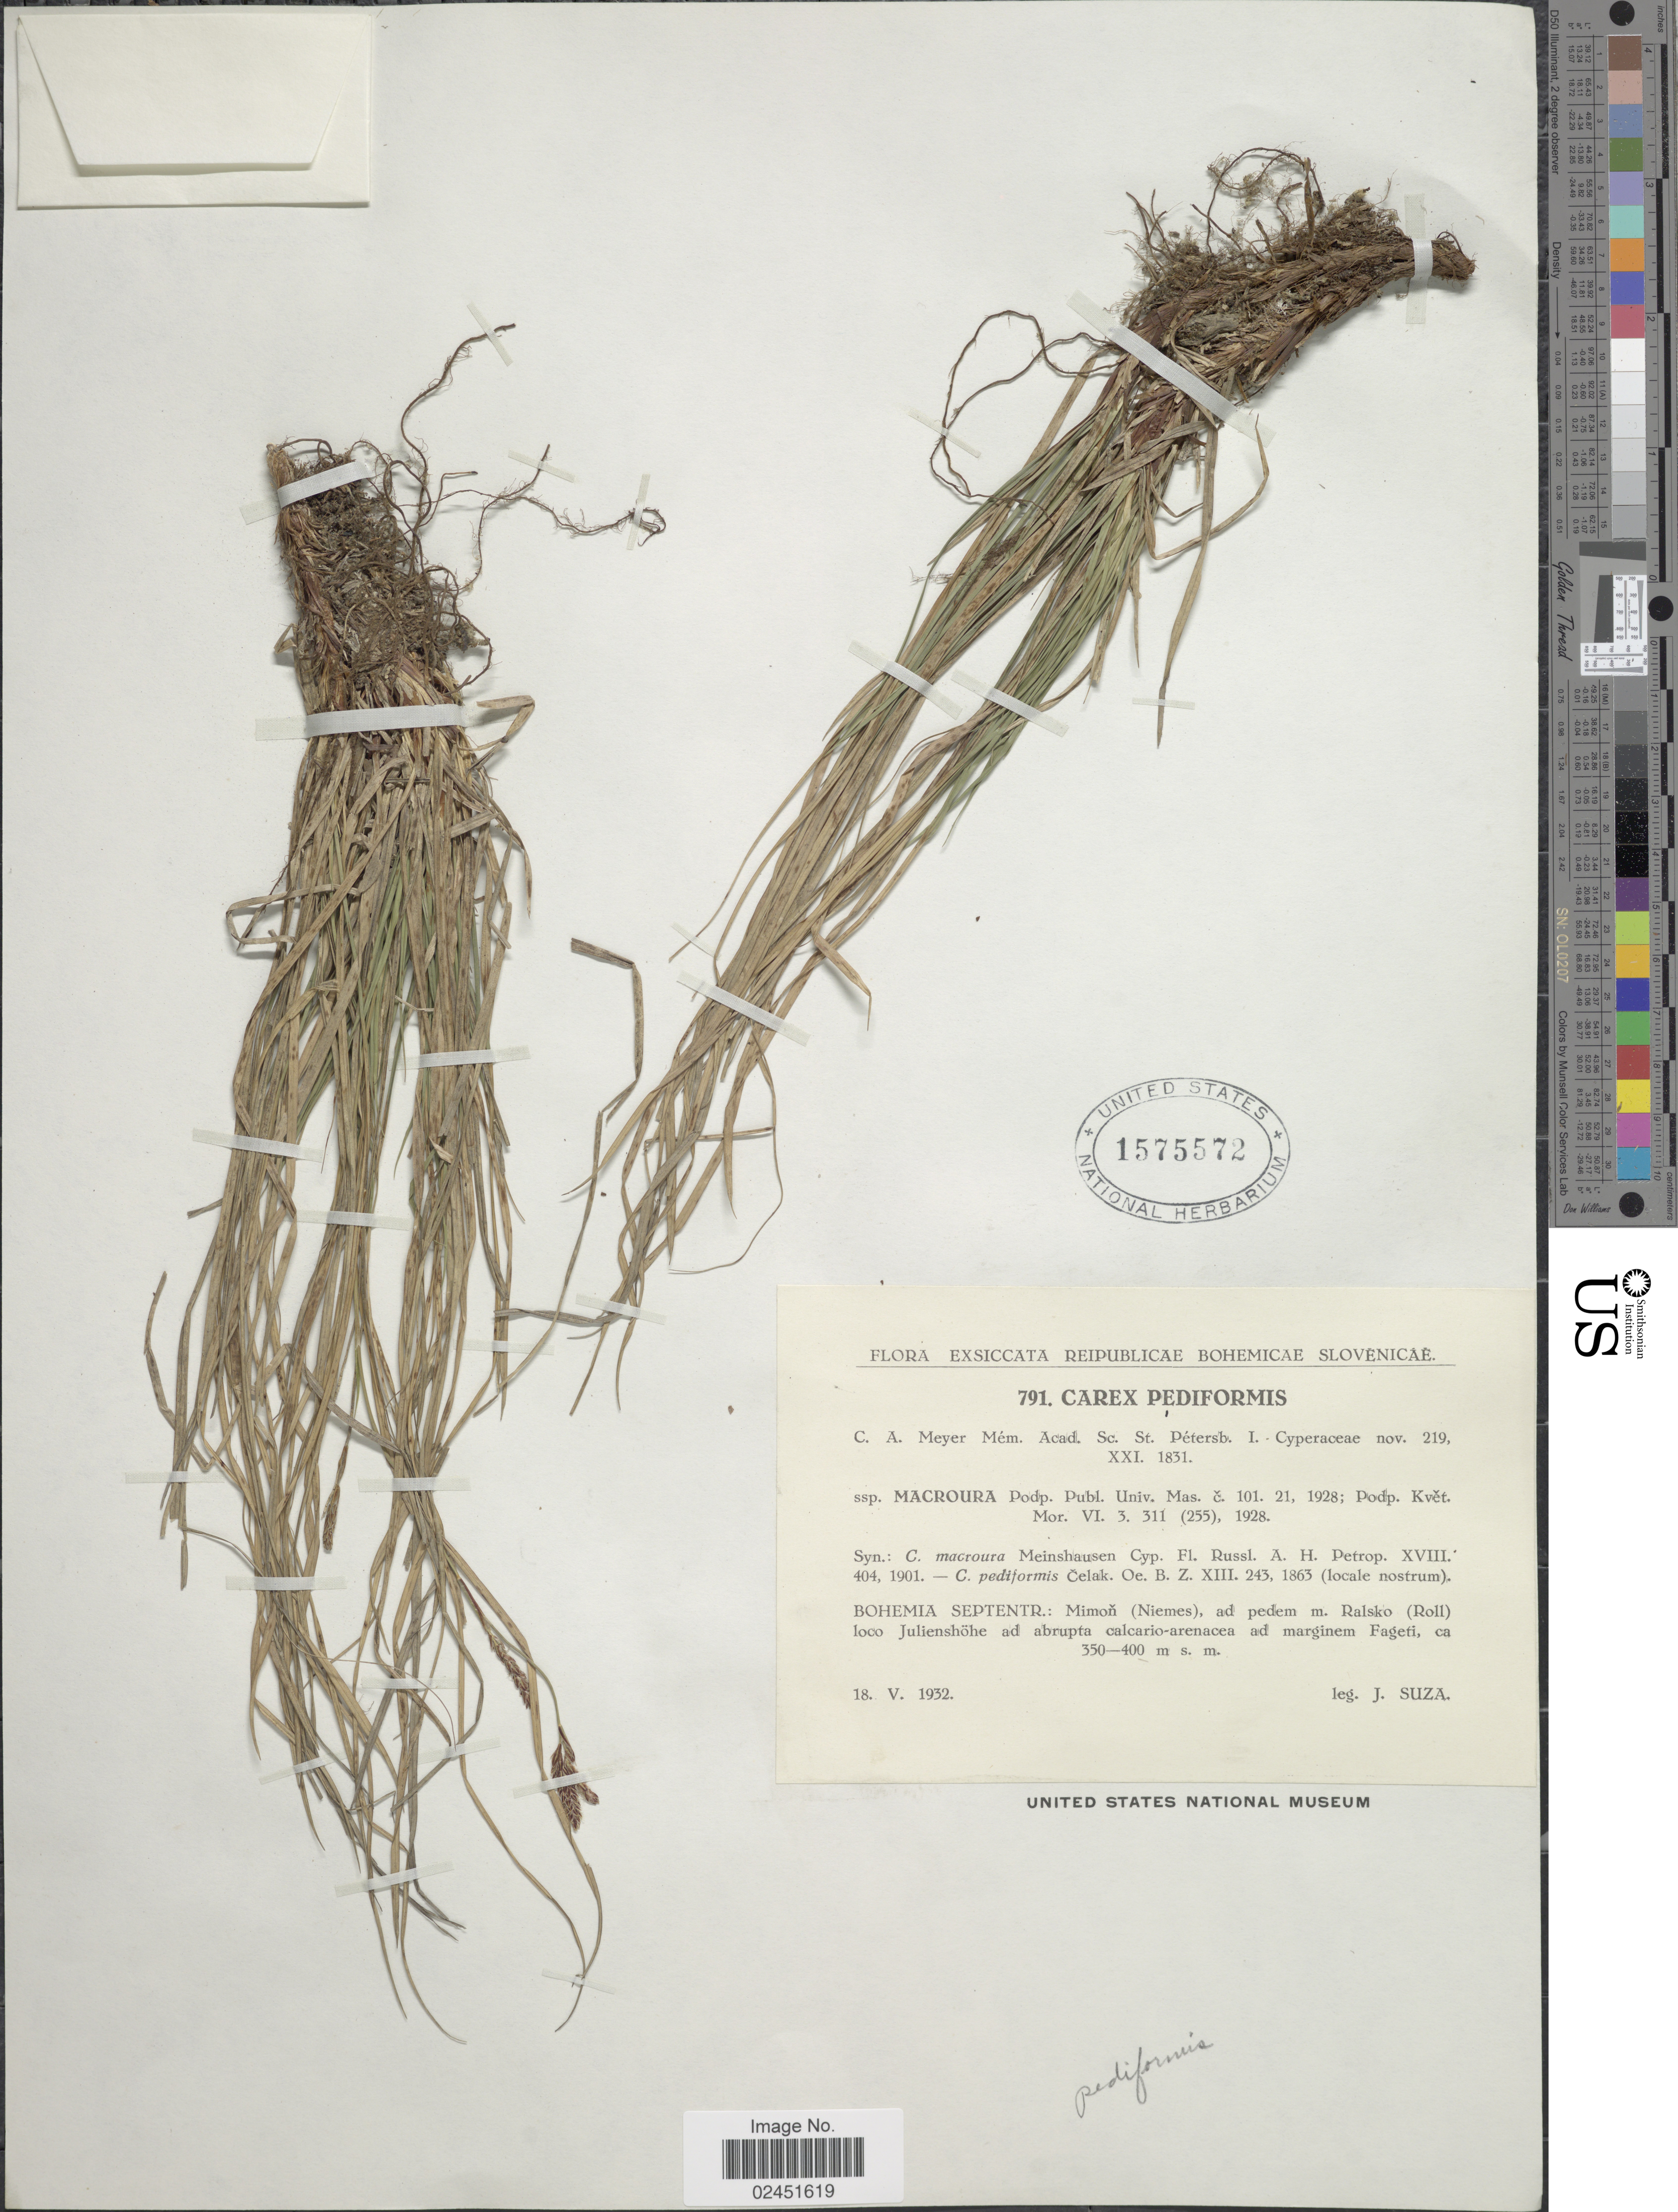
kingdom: Plantae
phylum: Tracheophyta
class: Liliopsida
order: Poales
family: Cyperaceae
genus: Carex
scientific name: Carex pediformis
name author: C.A. Mey.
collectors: J. Suza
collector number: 791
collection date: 1932-05-18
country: Czechia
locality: Reipublicae Bohemicae Slovenicae. Bohemia septentr.: Mimin (Niemes), ad pedem m. Ralsko (Roll) loco Julienshohe as abrupta calcario-arenacea ad marginem Fageti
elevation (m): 350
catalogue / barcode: US 1575572